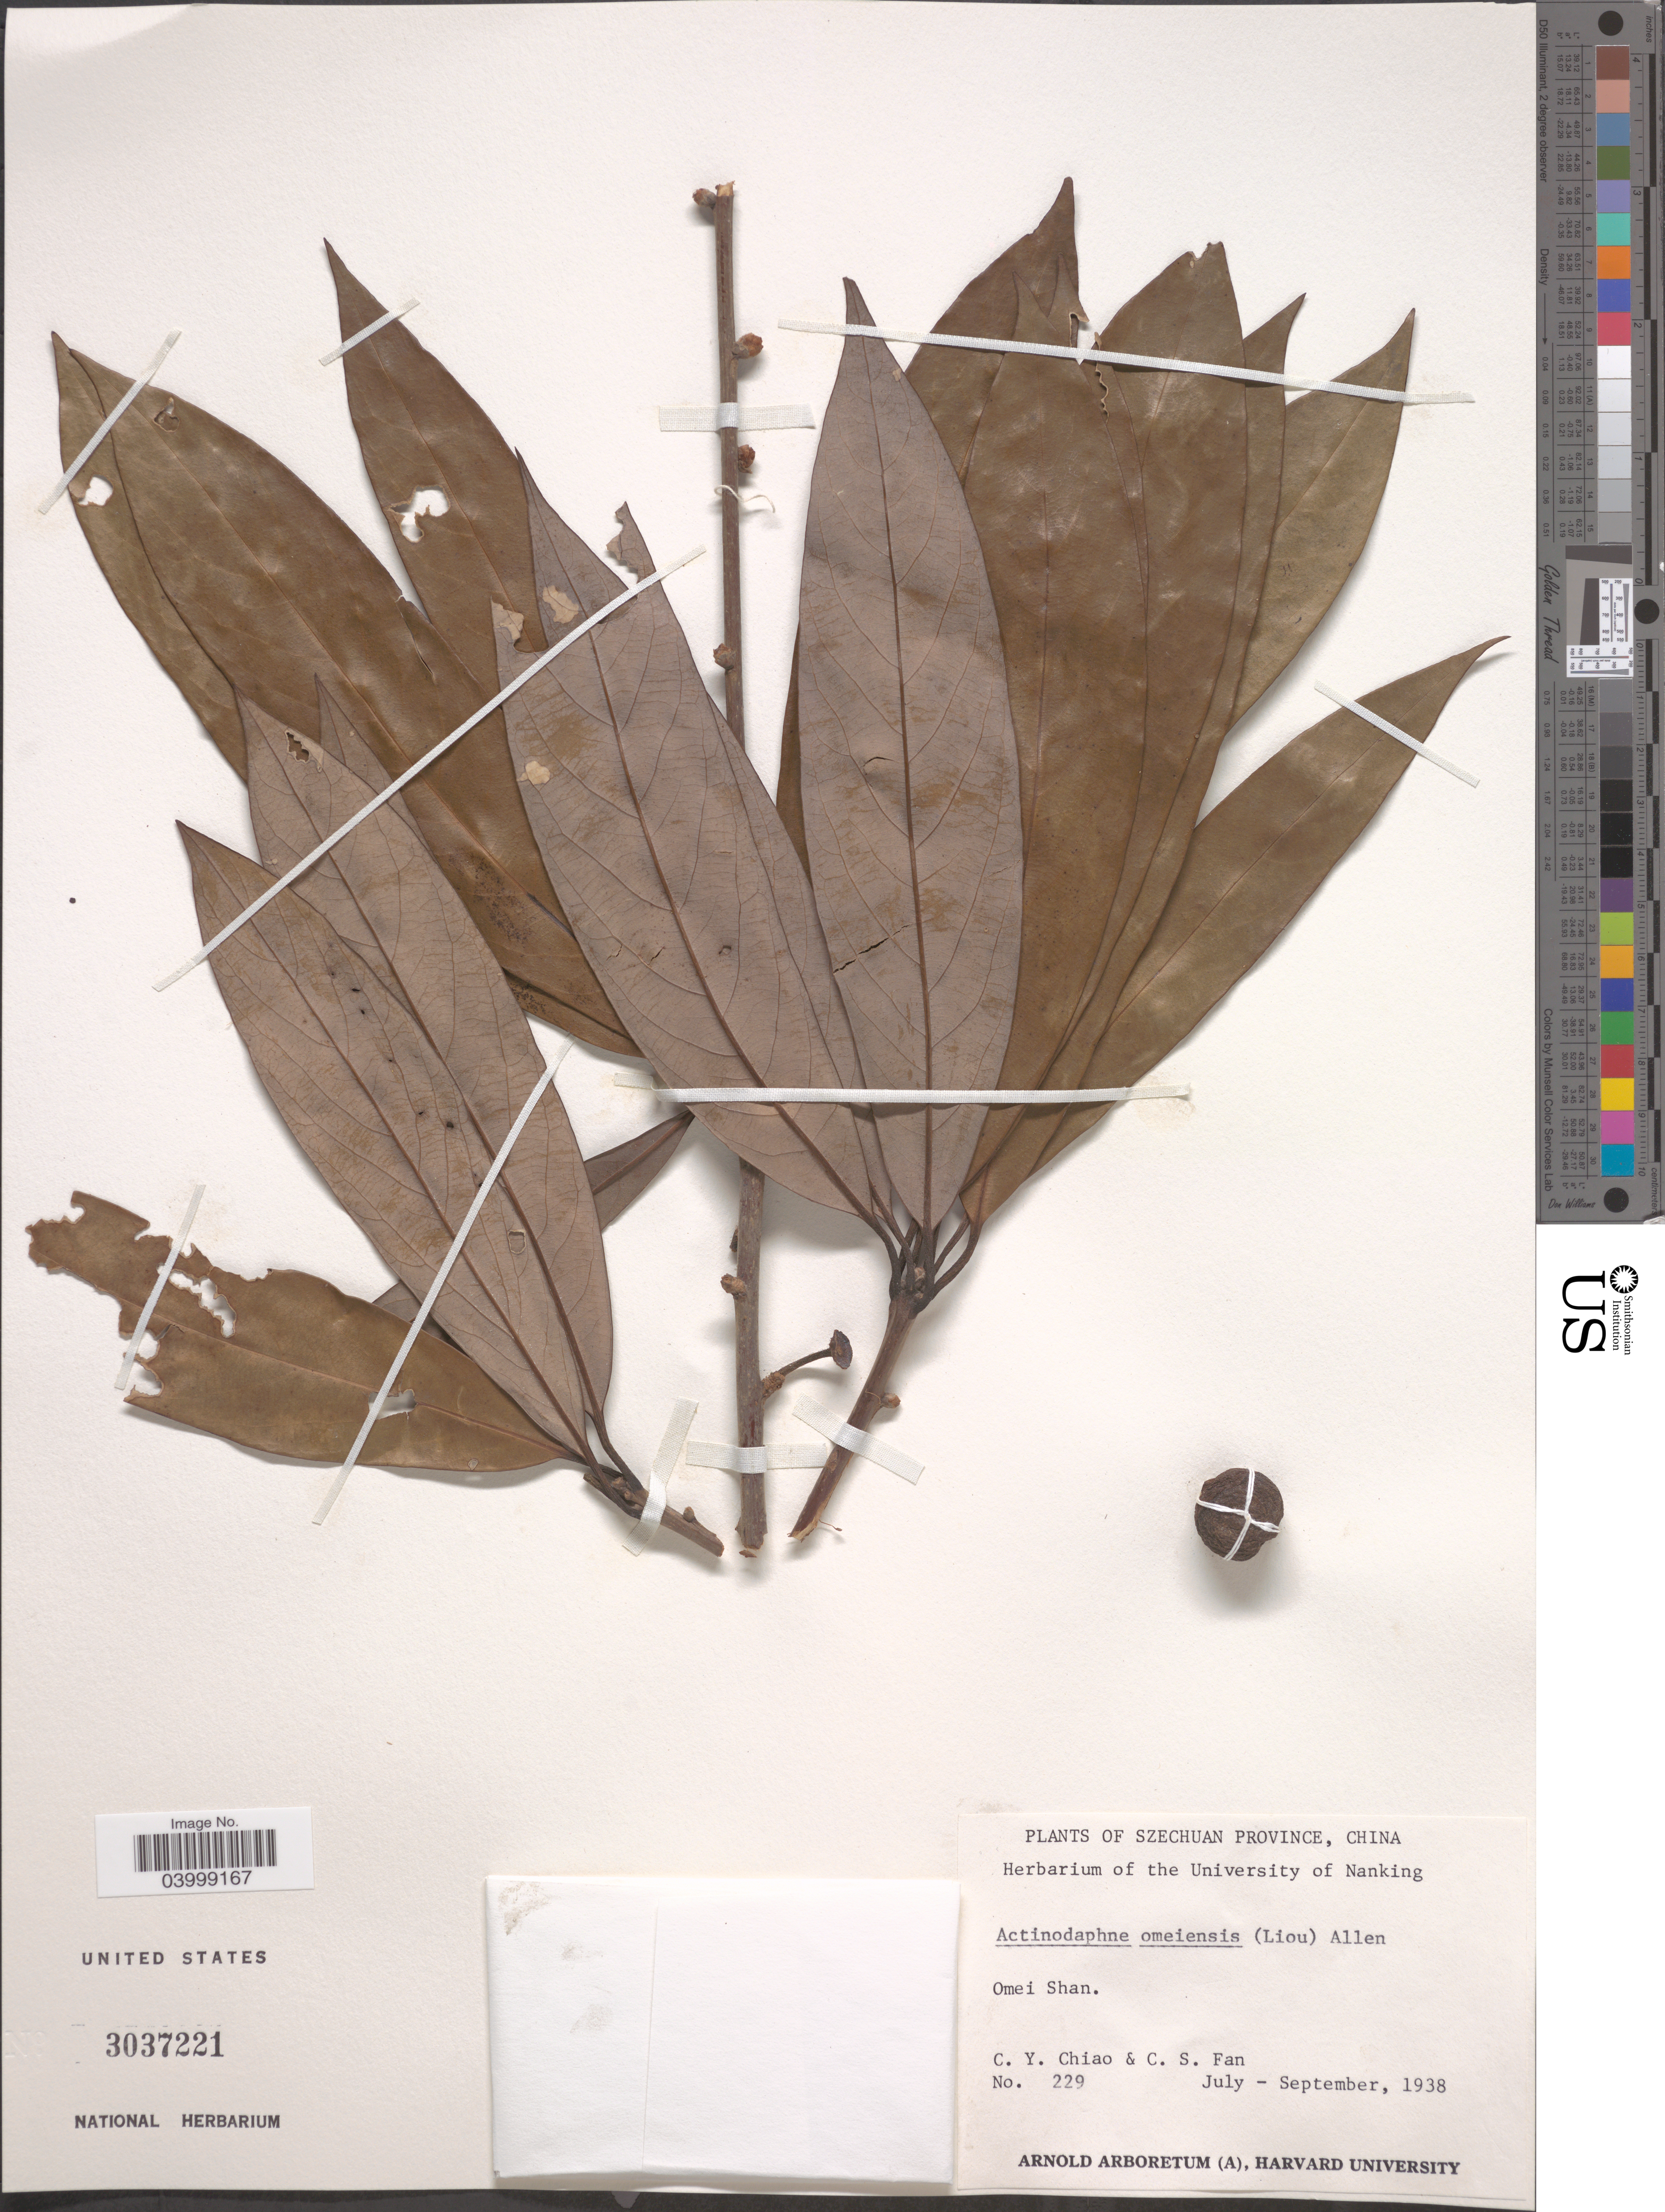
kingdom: Plantae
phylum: Tracheophyta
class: Magnoliopsida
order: Laurales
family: Lauraceae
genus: Actinodaphne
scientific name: Actinodaphne omeiensis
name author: (H. Liu) C.K. Allen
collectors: C. Y. Chiao & C. S. Fan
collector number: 229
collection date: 1938-07/1938-09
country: China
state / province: Sichuan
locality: Szechuan Province. Omei Shan.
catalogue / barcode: US 3037221